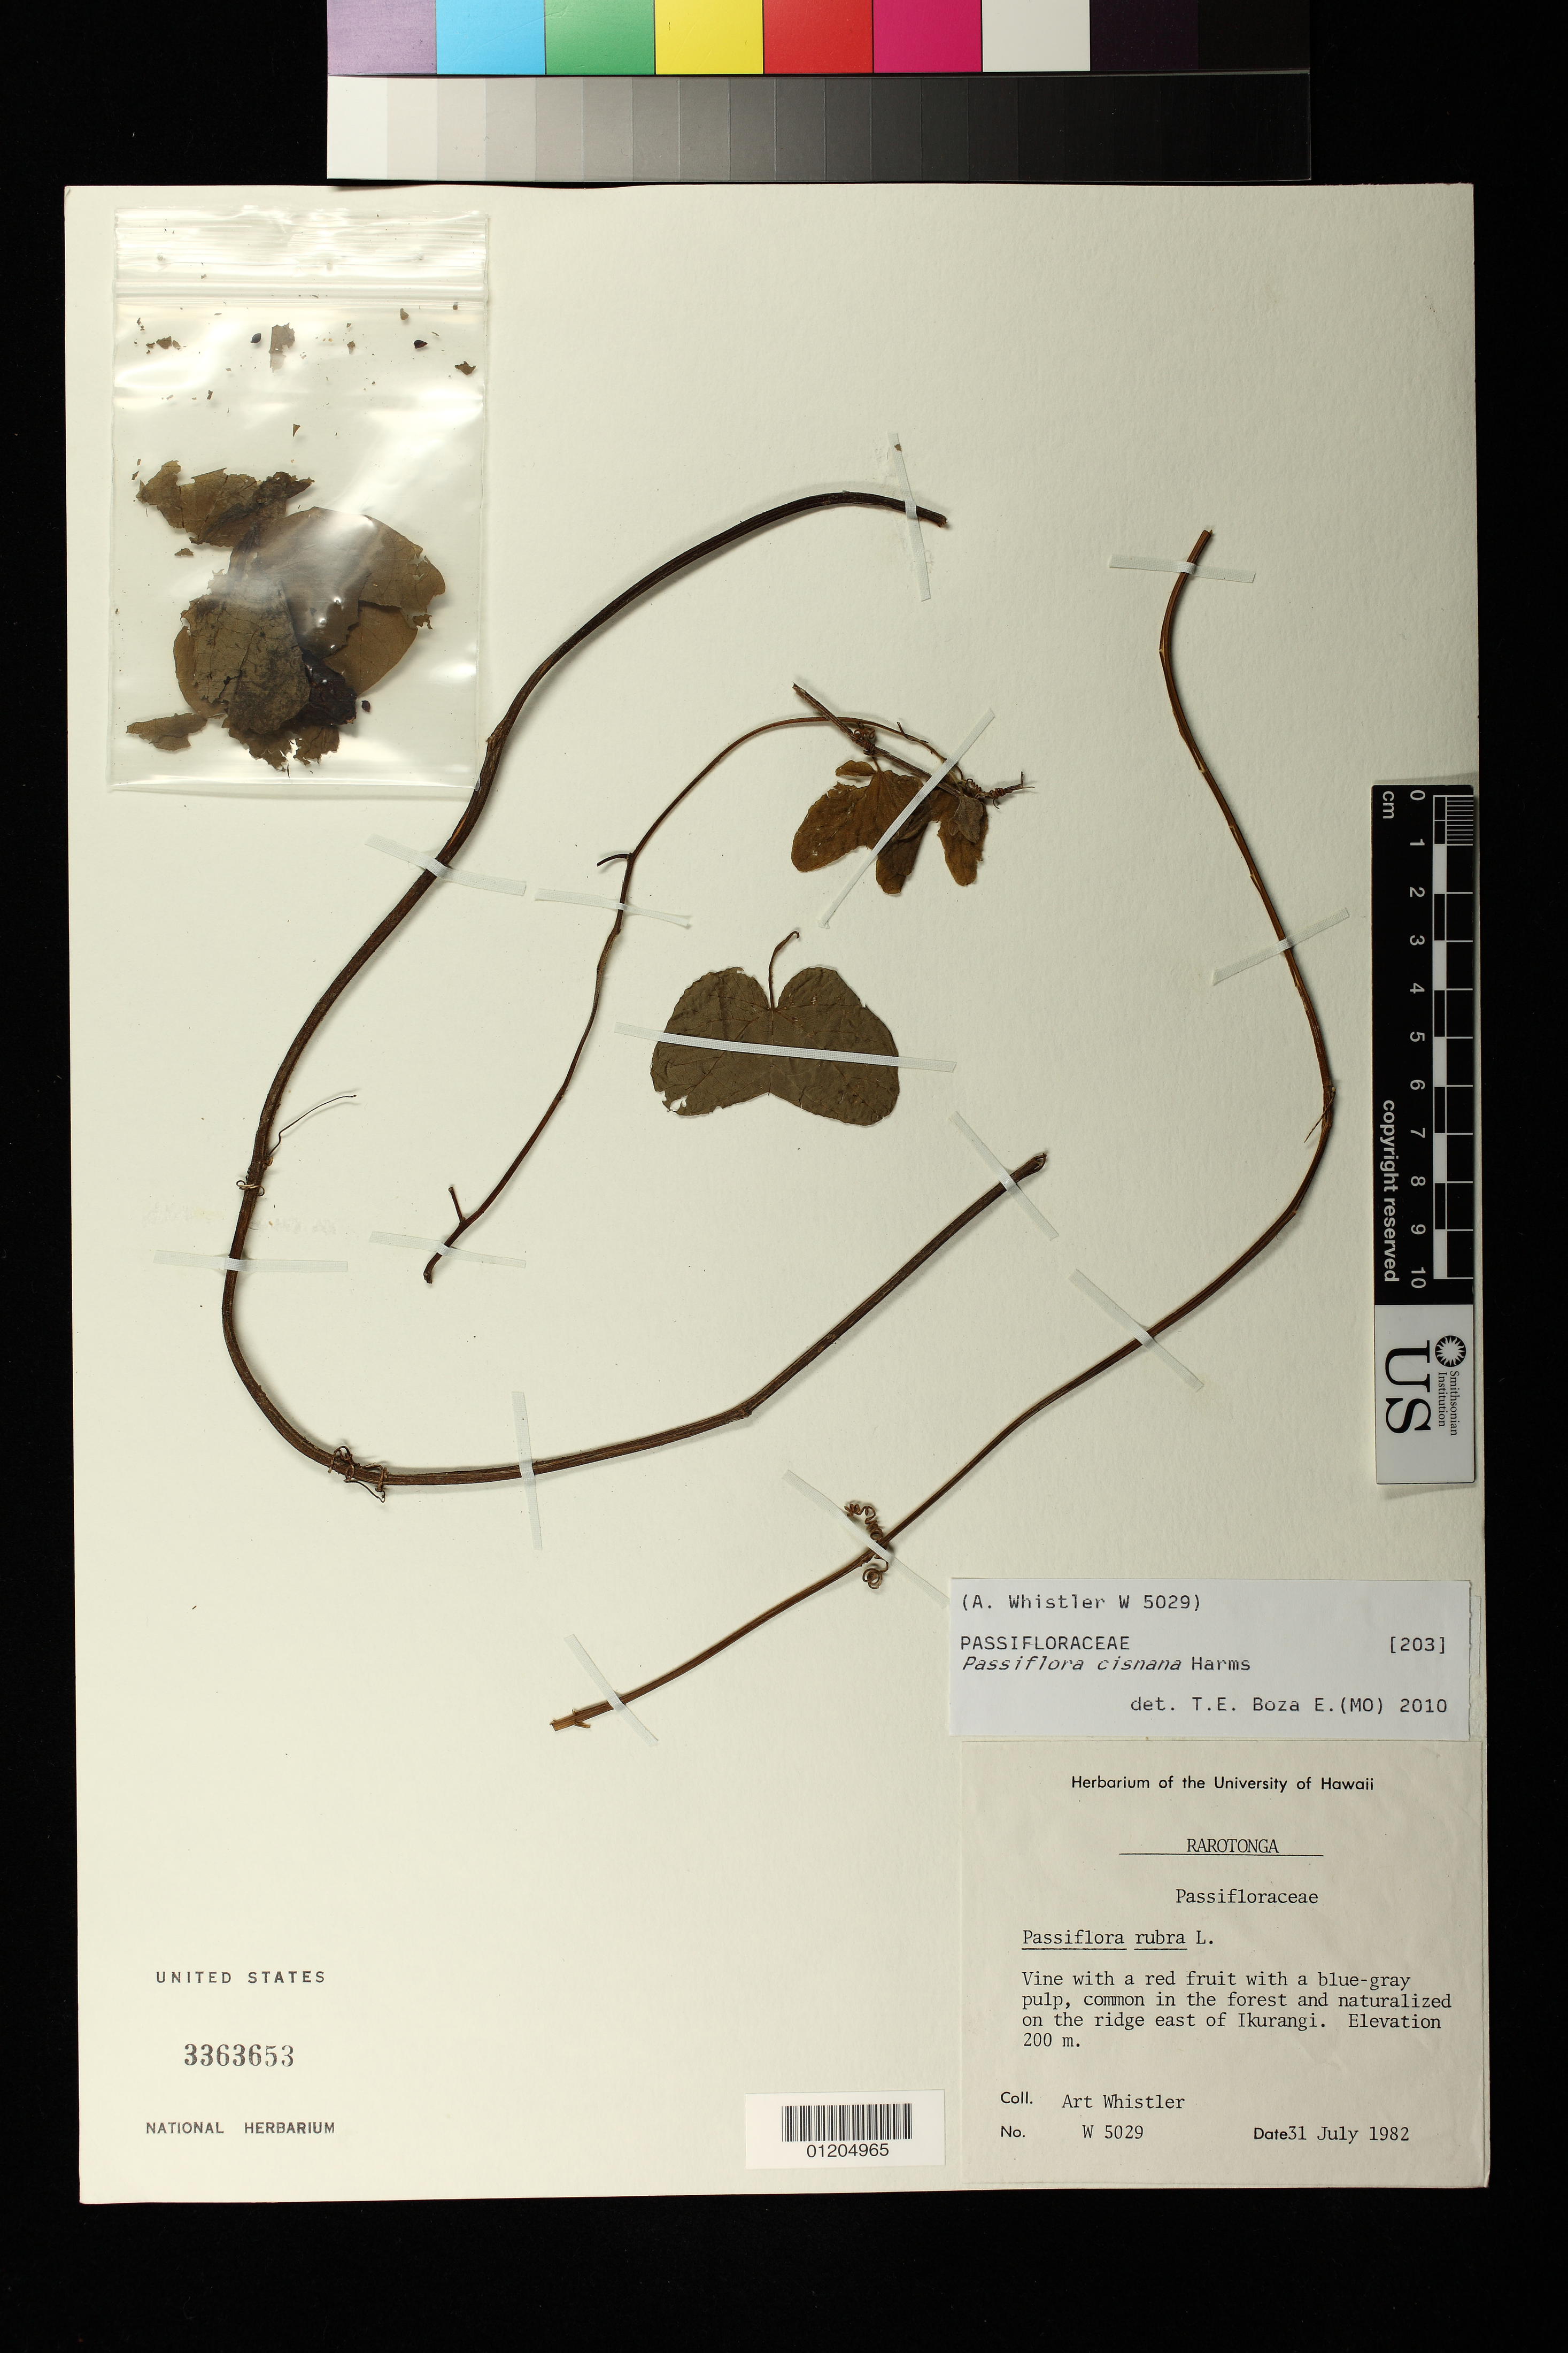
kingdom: Plantae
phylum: Tracheophyta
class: Magnoliopsida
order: Malpighiales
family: Passifloraceae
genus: Passiflora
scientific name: Passiflora rubra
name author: L.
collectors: A. Whistler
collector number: W 5029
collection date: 1982-07-31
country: Cook Islands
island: Rarotonga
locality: Common in the forest and naturalized on the ridge east of Ikurangi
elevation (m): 200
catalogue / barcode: US 3363653